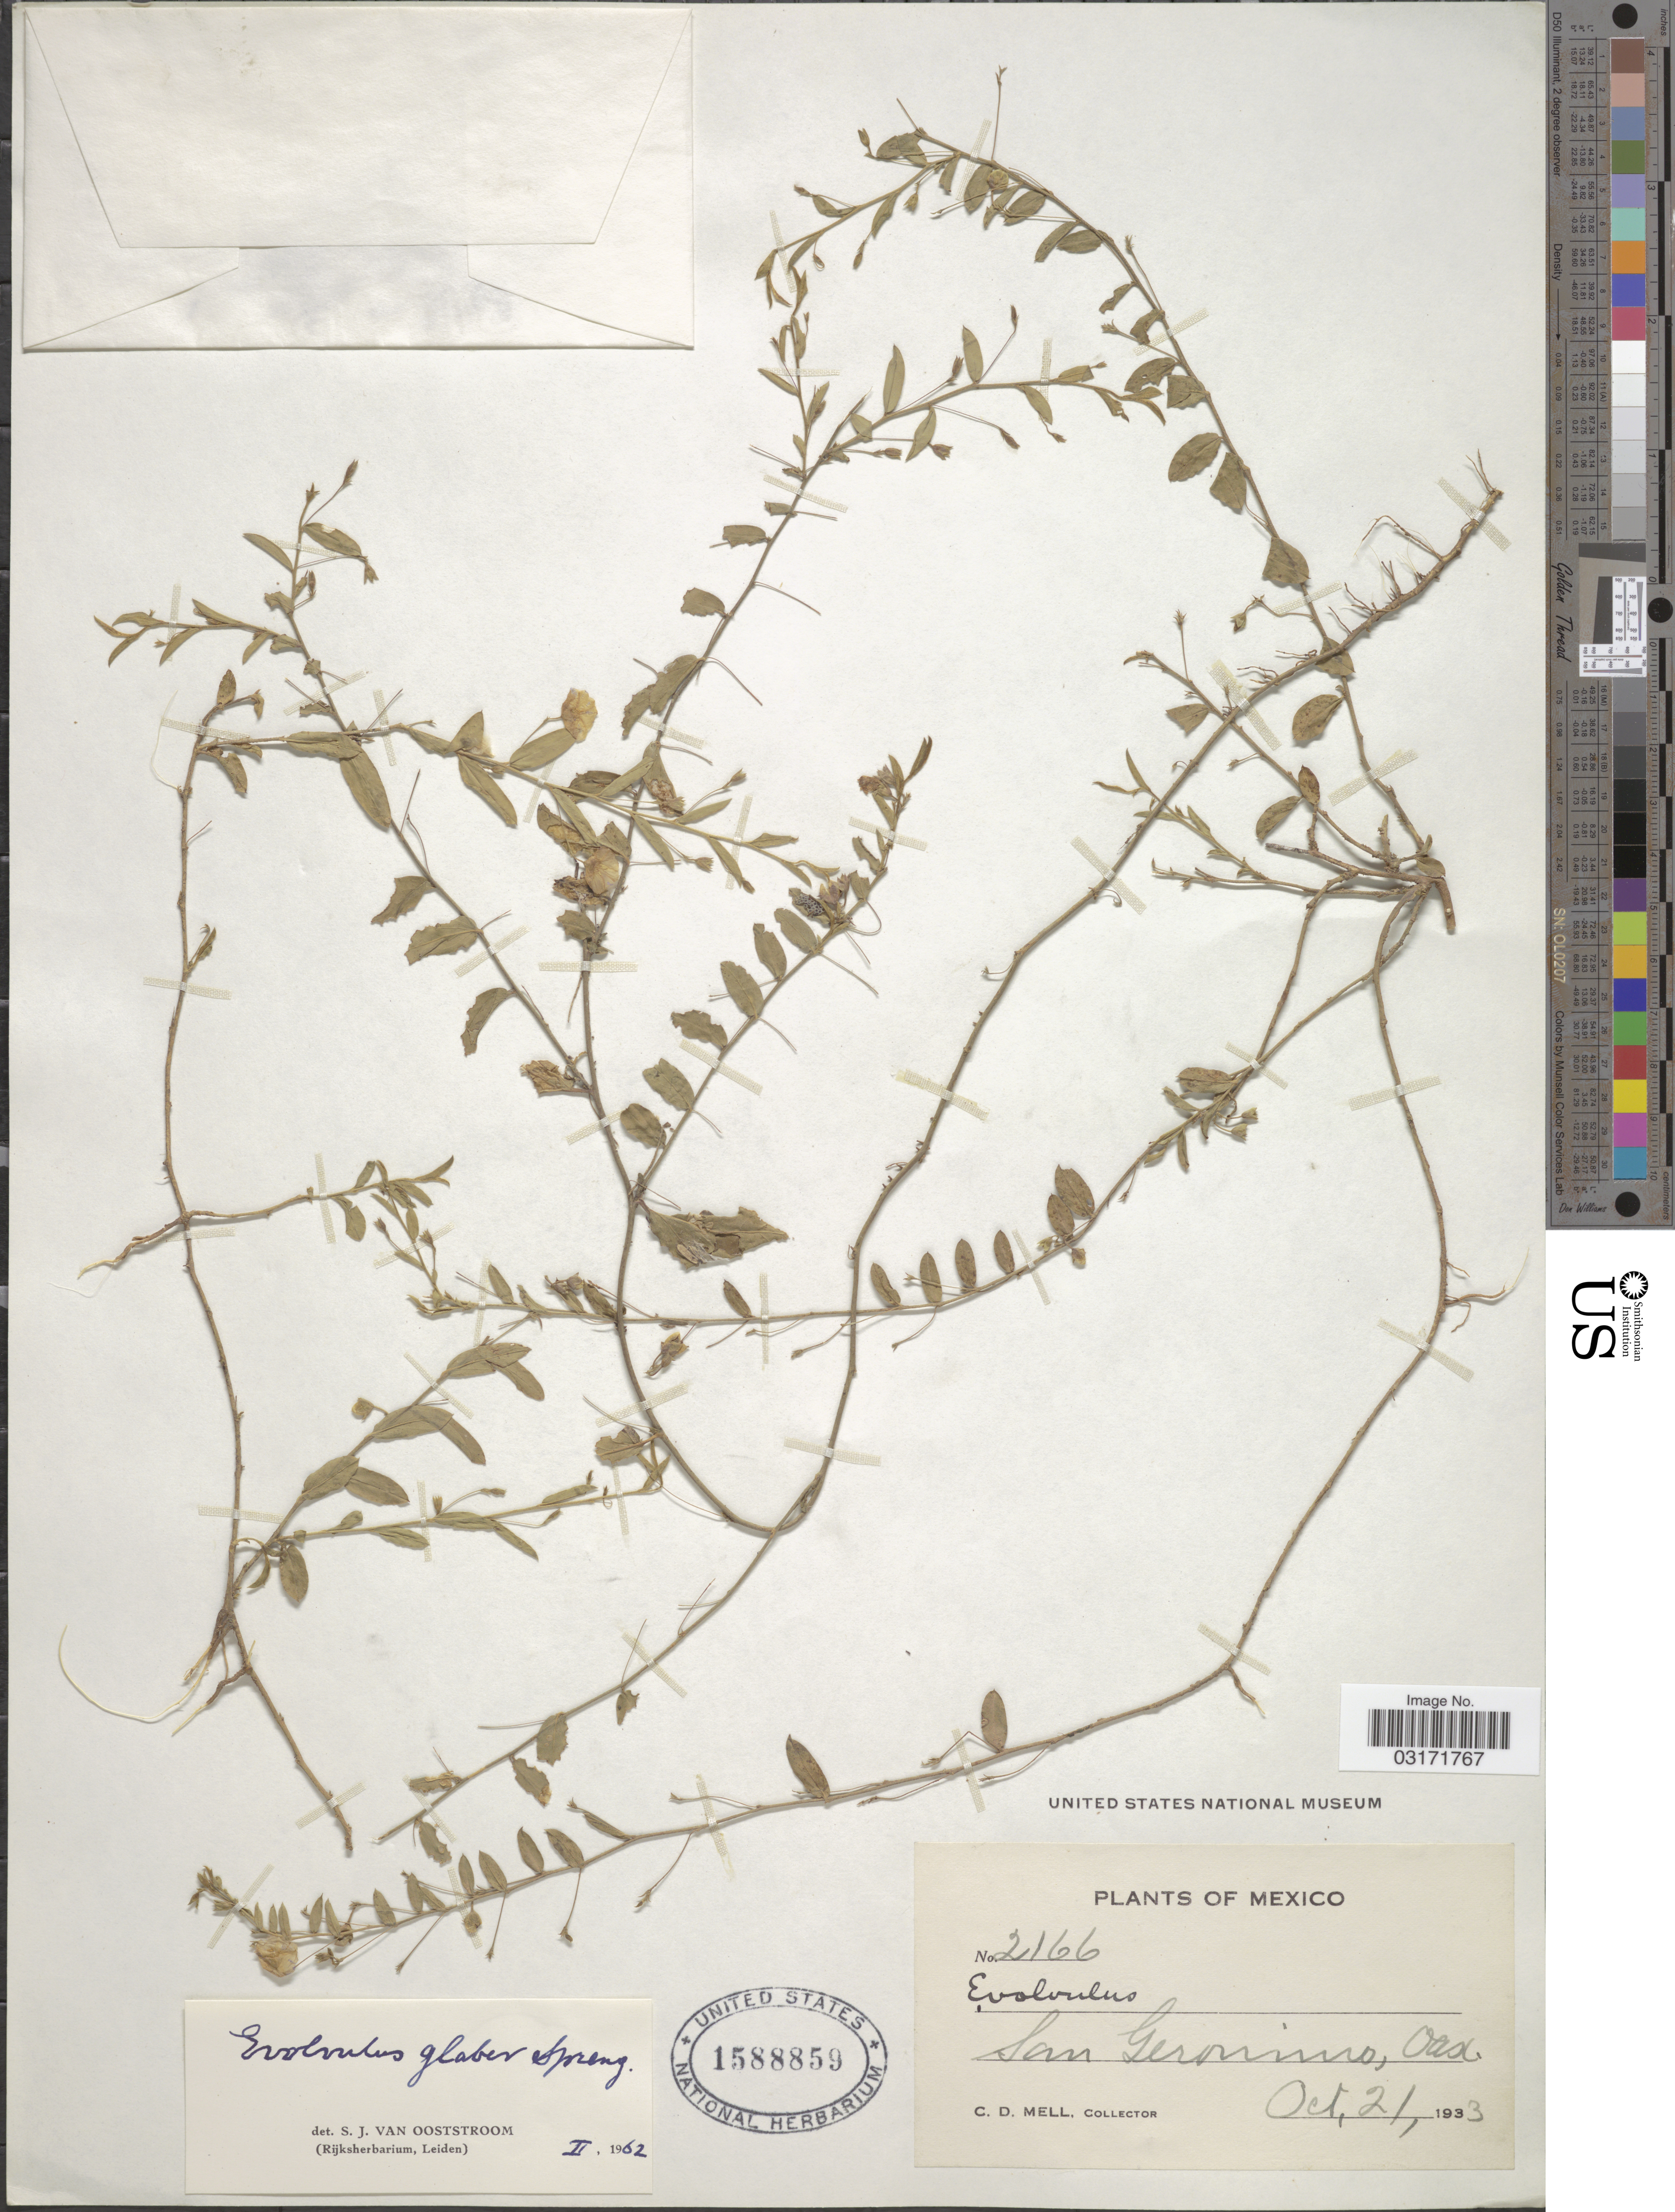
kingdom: Plantae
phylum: Tracheophyta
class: Magnoliopsida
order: Solanales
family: Convolvulaceae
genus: Evolvulus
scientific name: Evolvulus glaber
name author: Spreng.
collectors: C. D. Mell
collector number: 2166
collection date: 1933-10-21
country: Mexico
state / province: Oaxaca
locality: San Geronimo.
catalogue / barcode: US 1588859